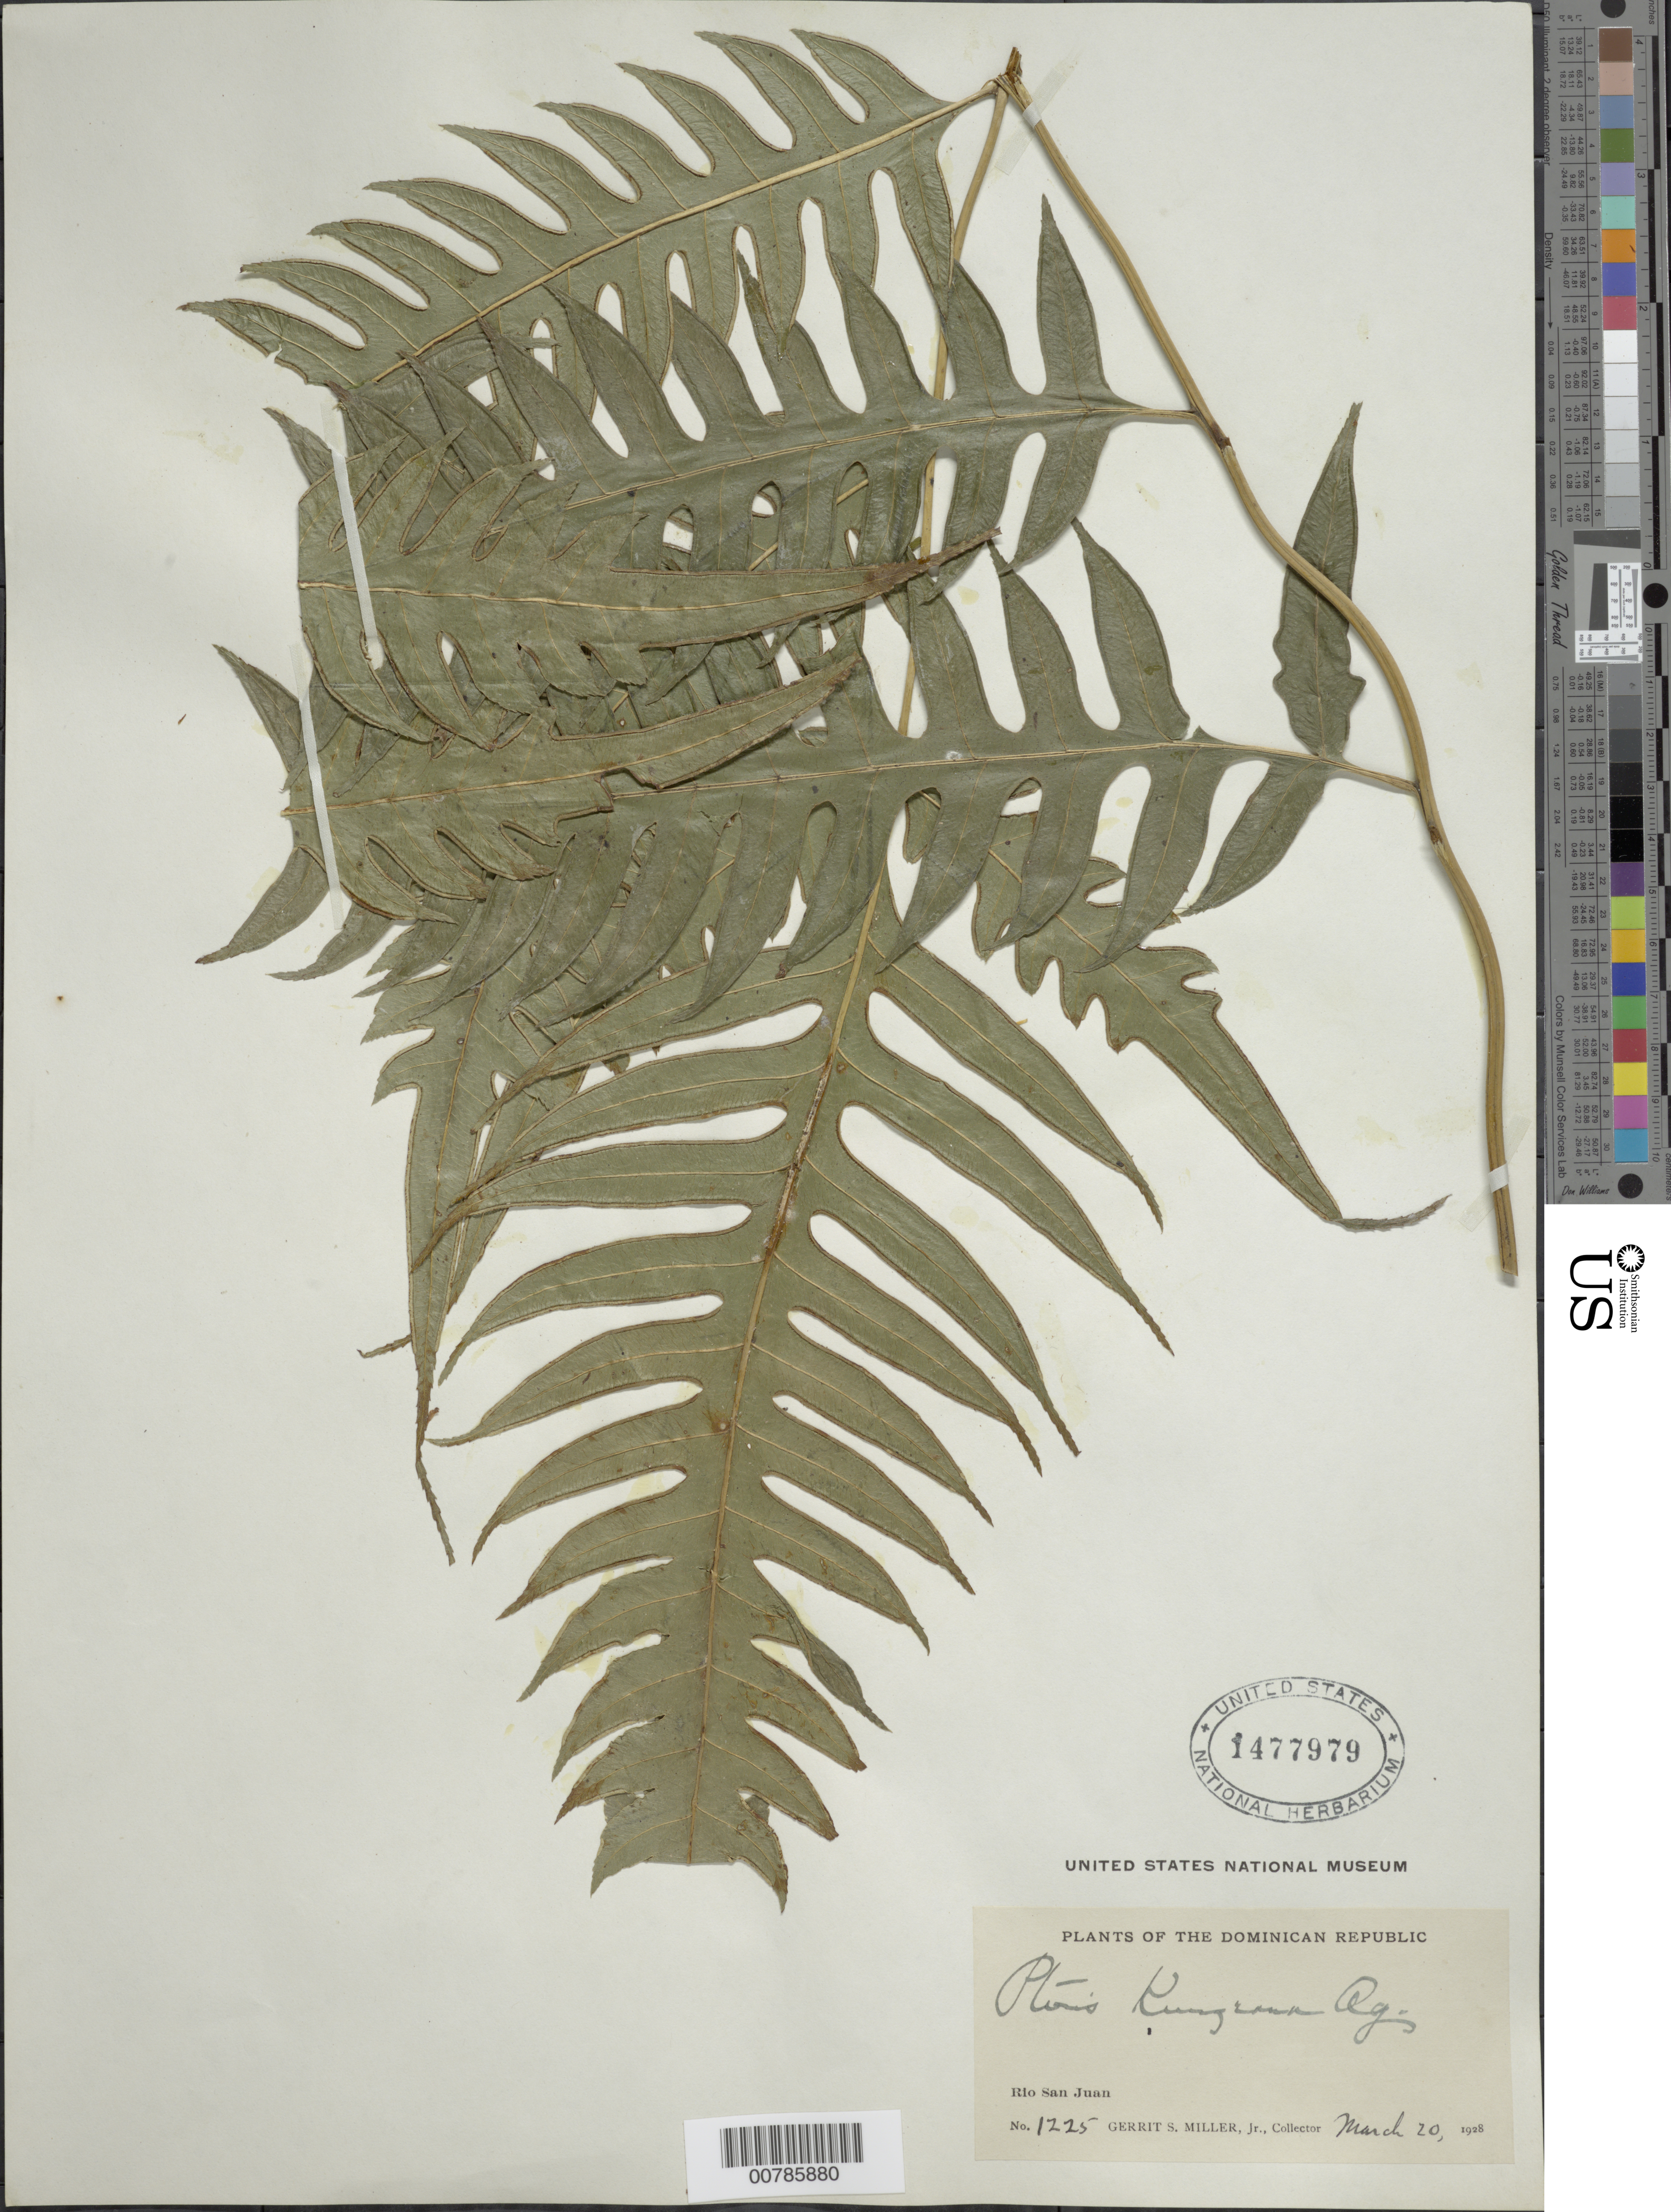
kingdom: Plantae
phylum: Tracheophyta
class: Polypodiopsida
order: Polypodiales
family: Pteridaceae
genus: Pteris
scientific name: Pteris altissima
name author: Poir.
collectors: G. S. Miller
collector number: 1225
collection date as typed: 20 Mar 1928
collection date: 1928-03-20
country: Dominican Republic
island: Hispaniola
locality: Río San Juan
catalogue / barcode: US 1477979